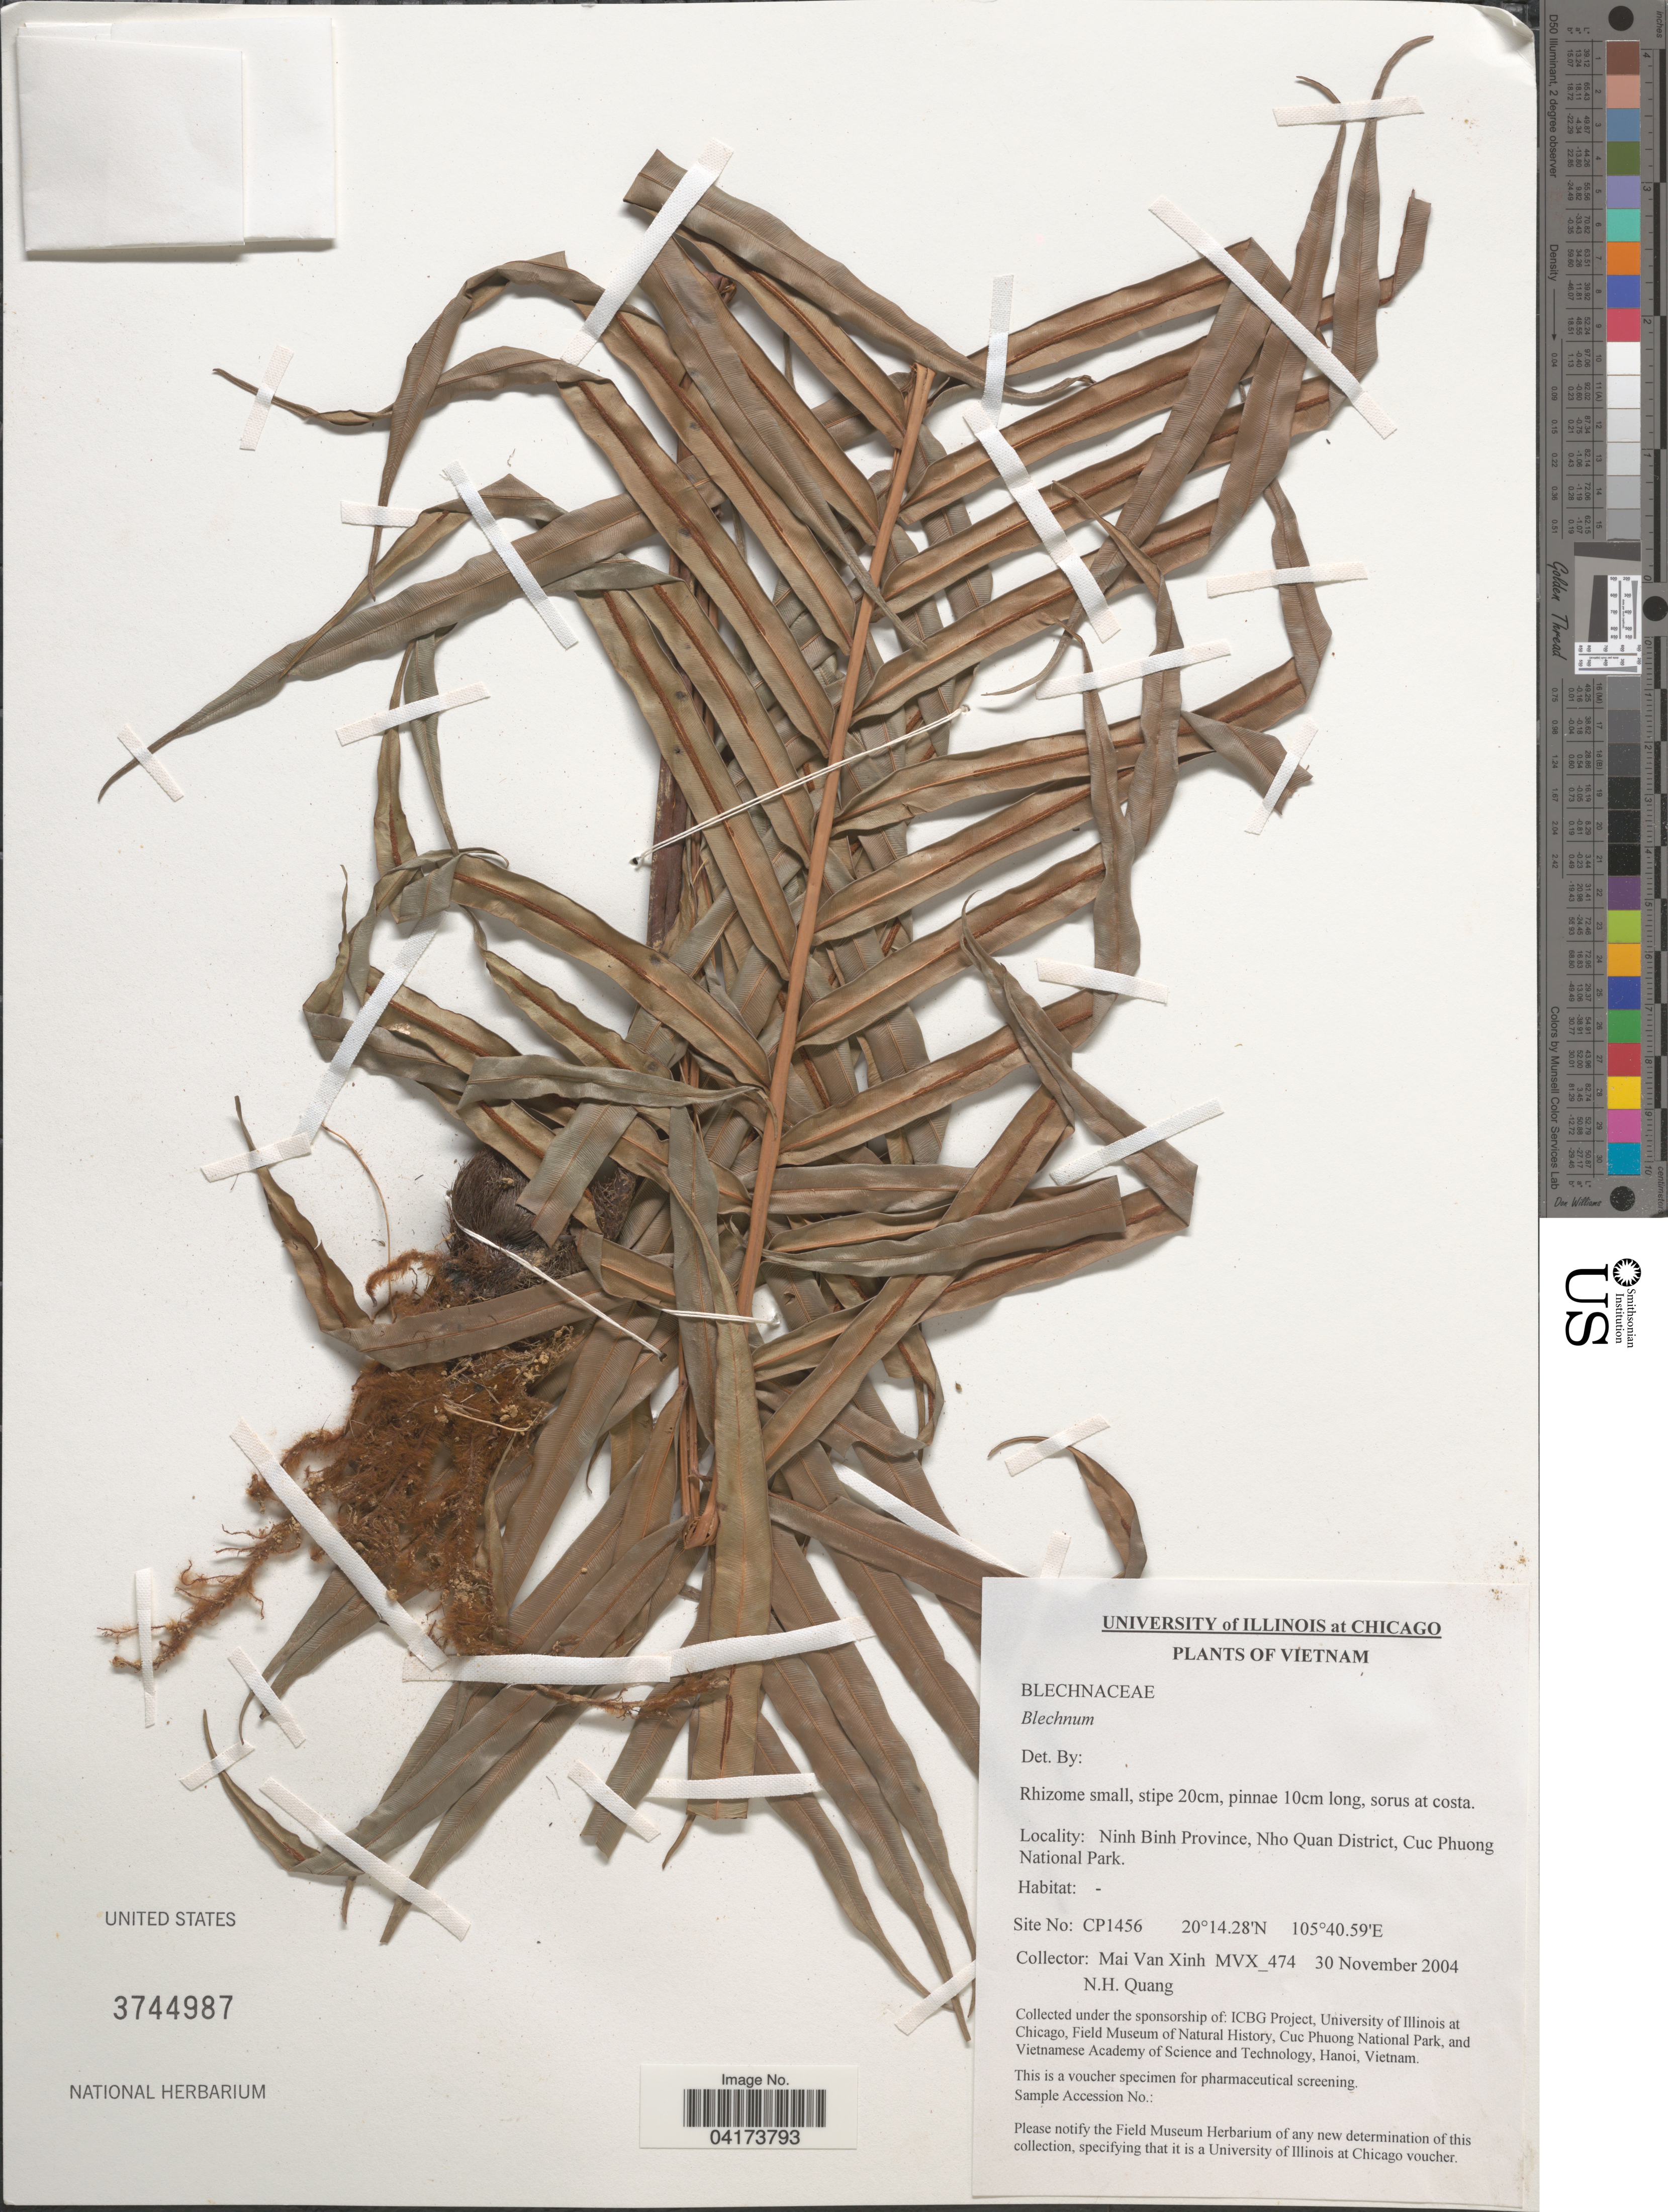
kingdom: Plantae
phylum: Tracheophyta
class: Polypodiopsida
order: Polypodiales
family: Blechnaceae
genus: Blechnum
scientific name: Blechnum sp.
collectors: M. Xinh & N. Quang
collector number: MVX474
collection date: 2004-11-30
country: Vietnam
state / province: Ninh Binh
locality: Nho Quan District, Cuc Phuong National Park.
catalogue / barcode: US 3744987